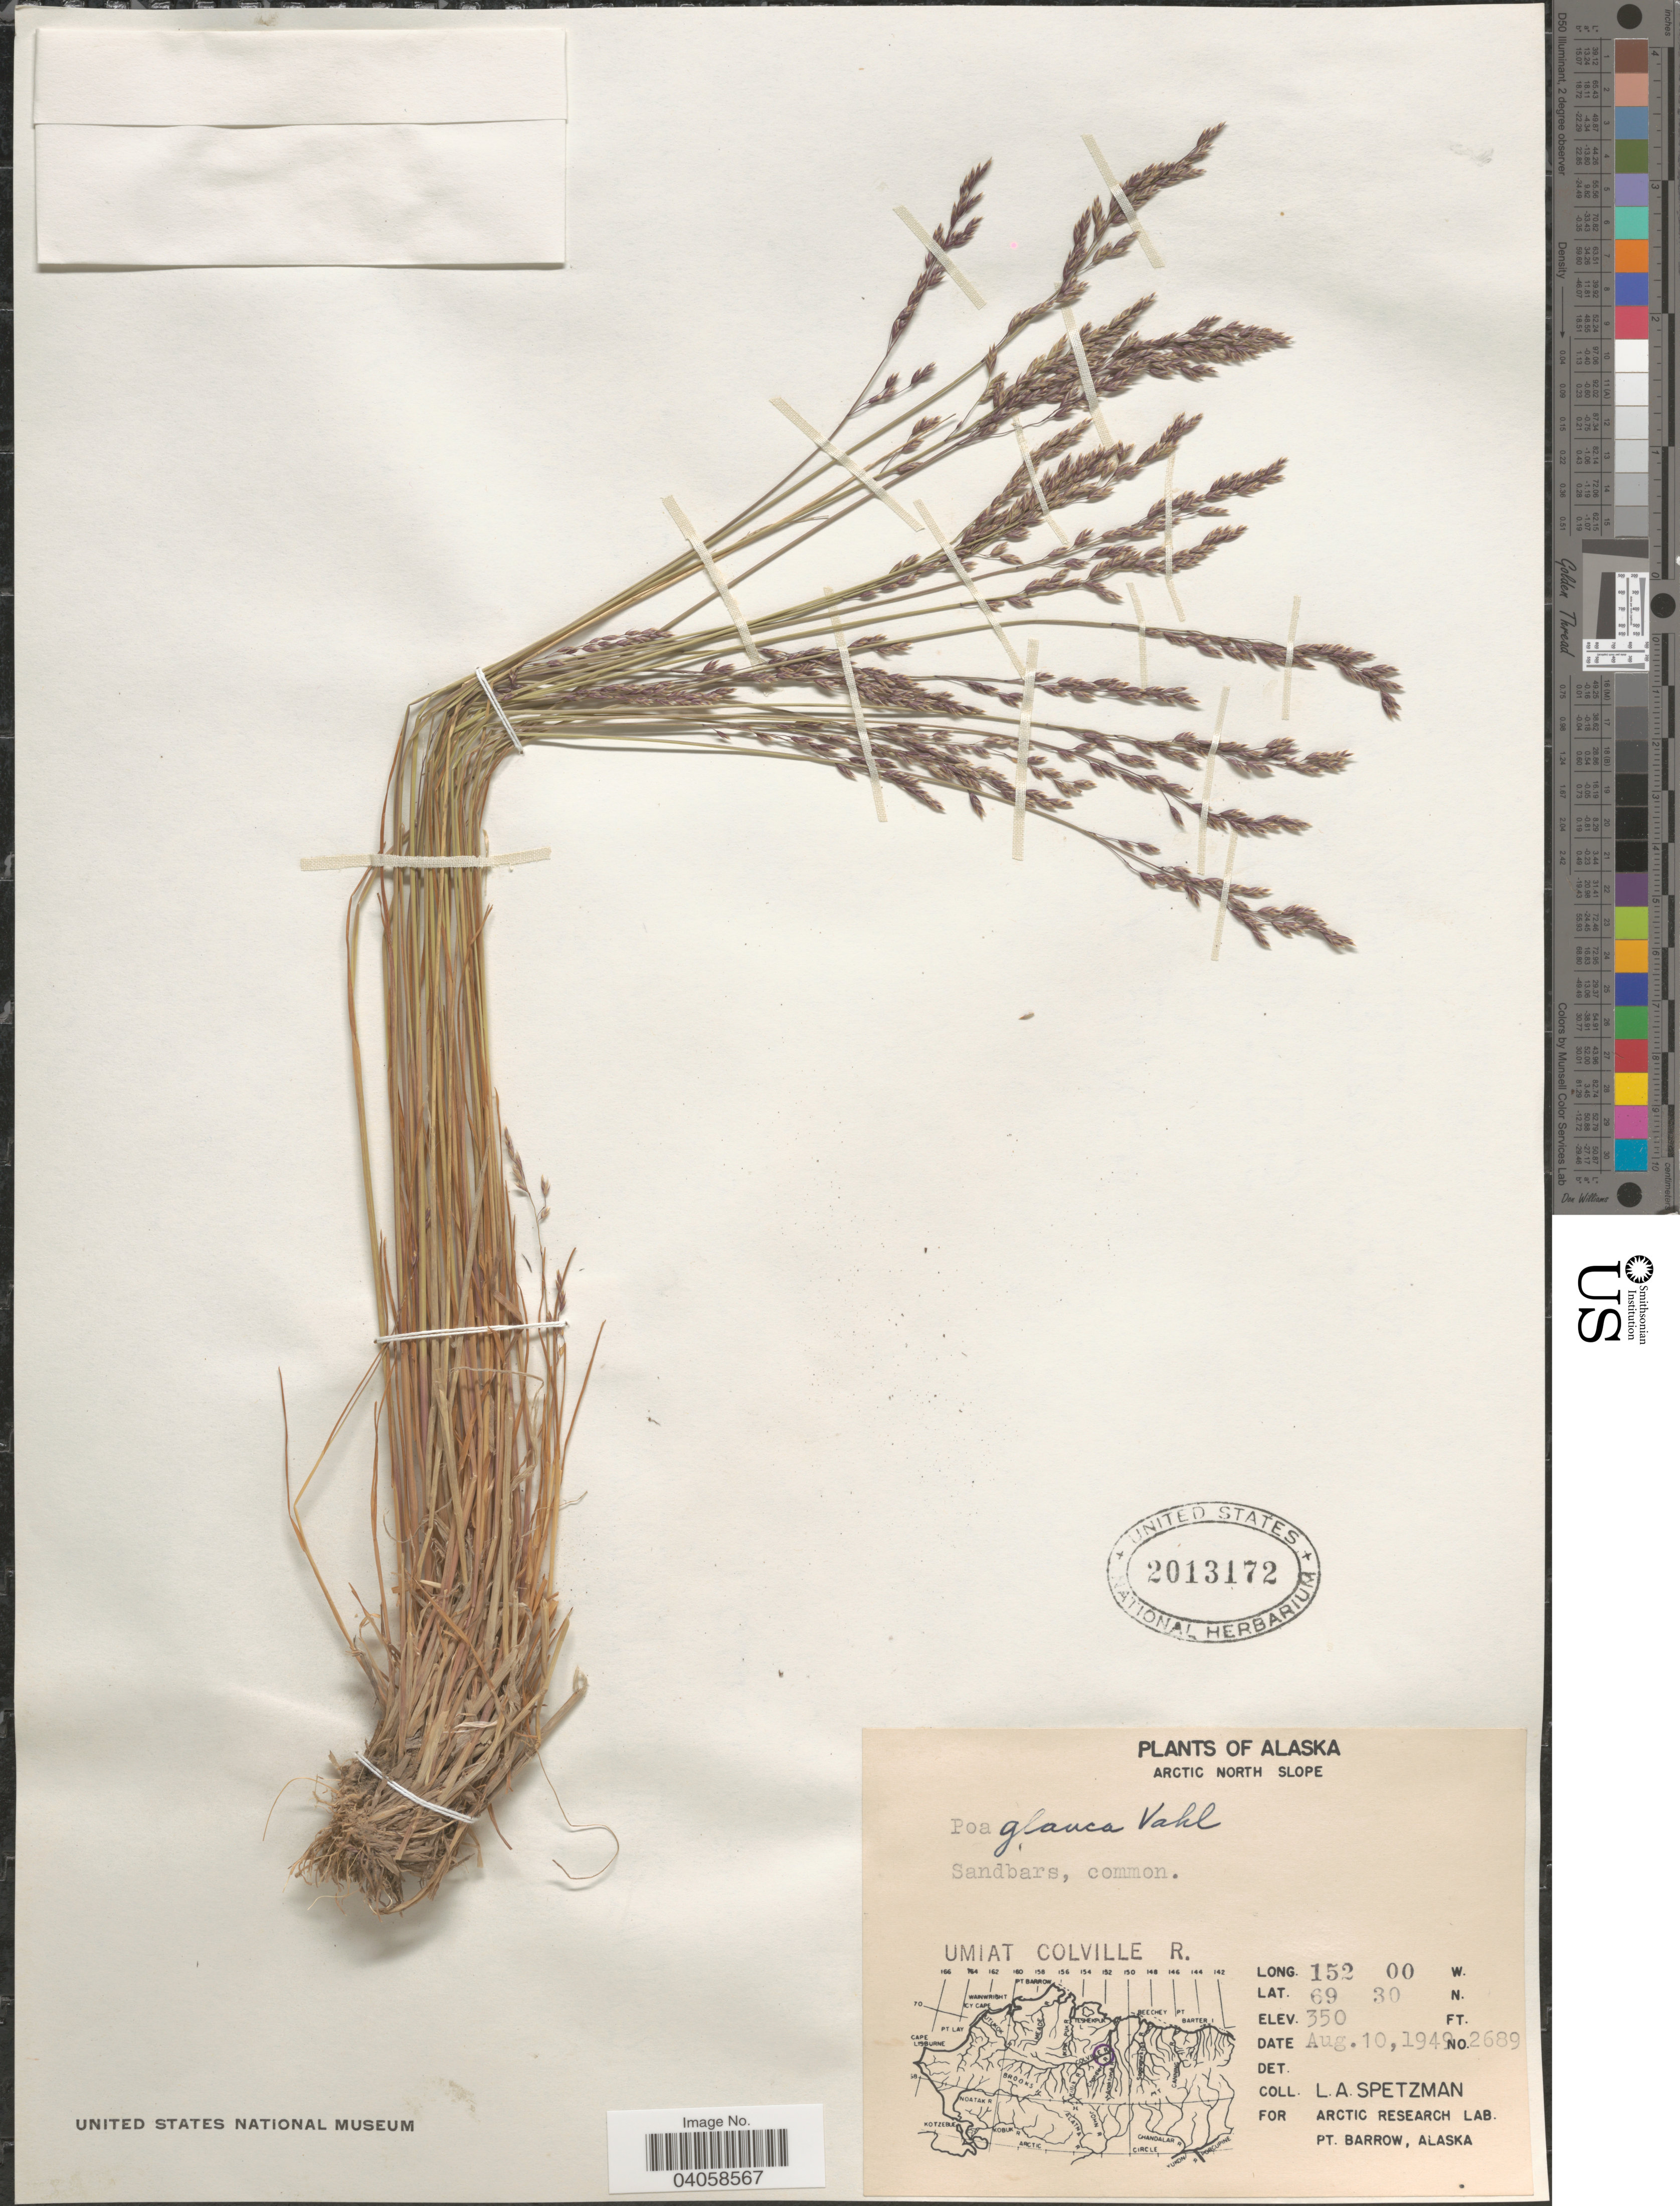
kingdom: Plantae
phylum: Tracheophyta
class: Liliopsida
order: Poales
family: Poaceae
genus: Poa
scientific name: Poa glauca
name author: Vahl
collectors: L. Spetzman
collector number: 2689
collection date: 1949-08-10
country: United States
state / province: Alaska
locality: Arctic North Slope. Umiat, Colville R.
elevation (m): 107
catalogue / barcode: US 2013172